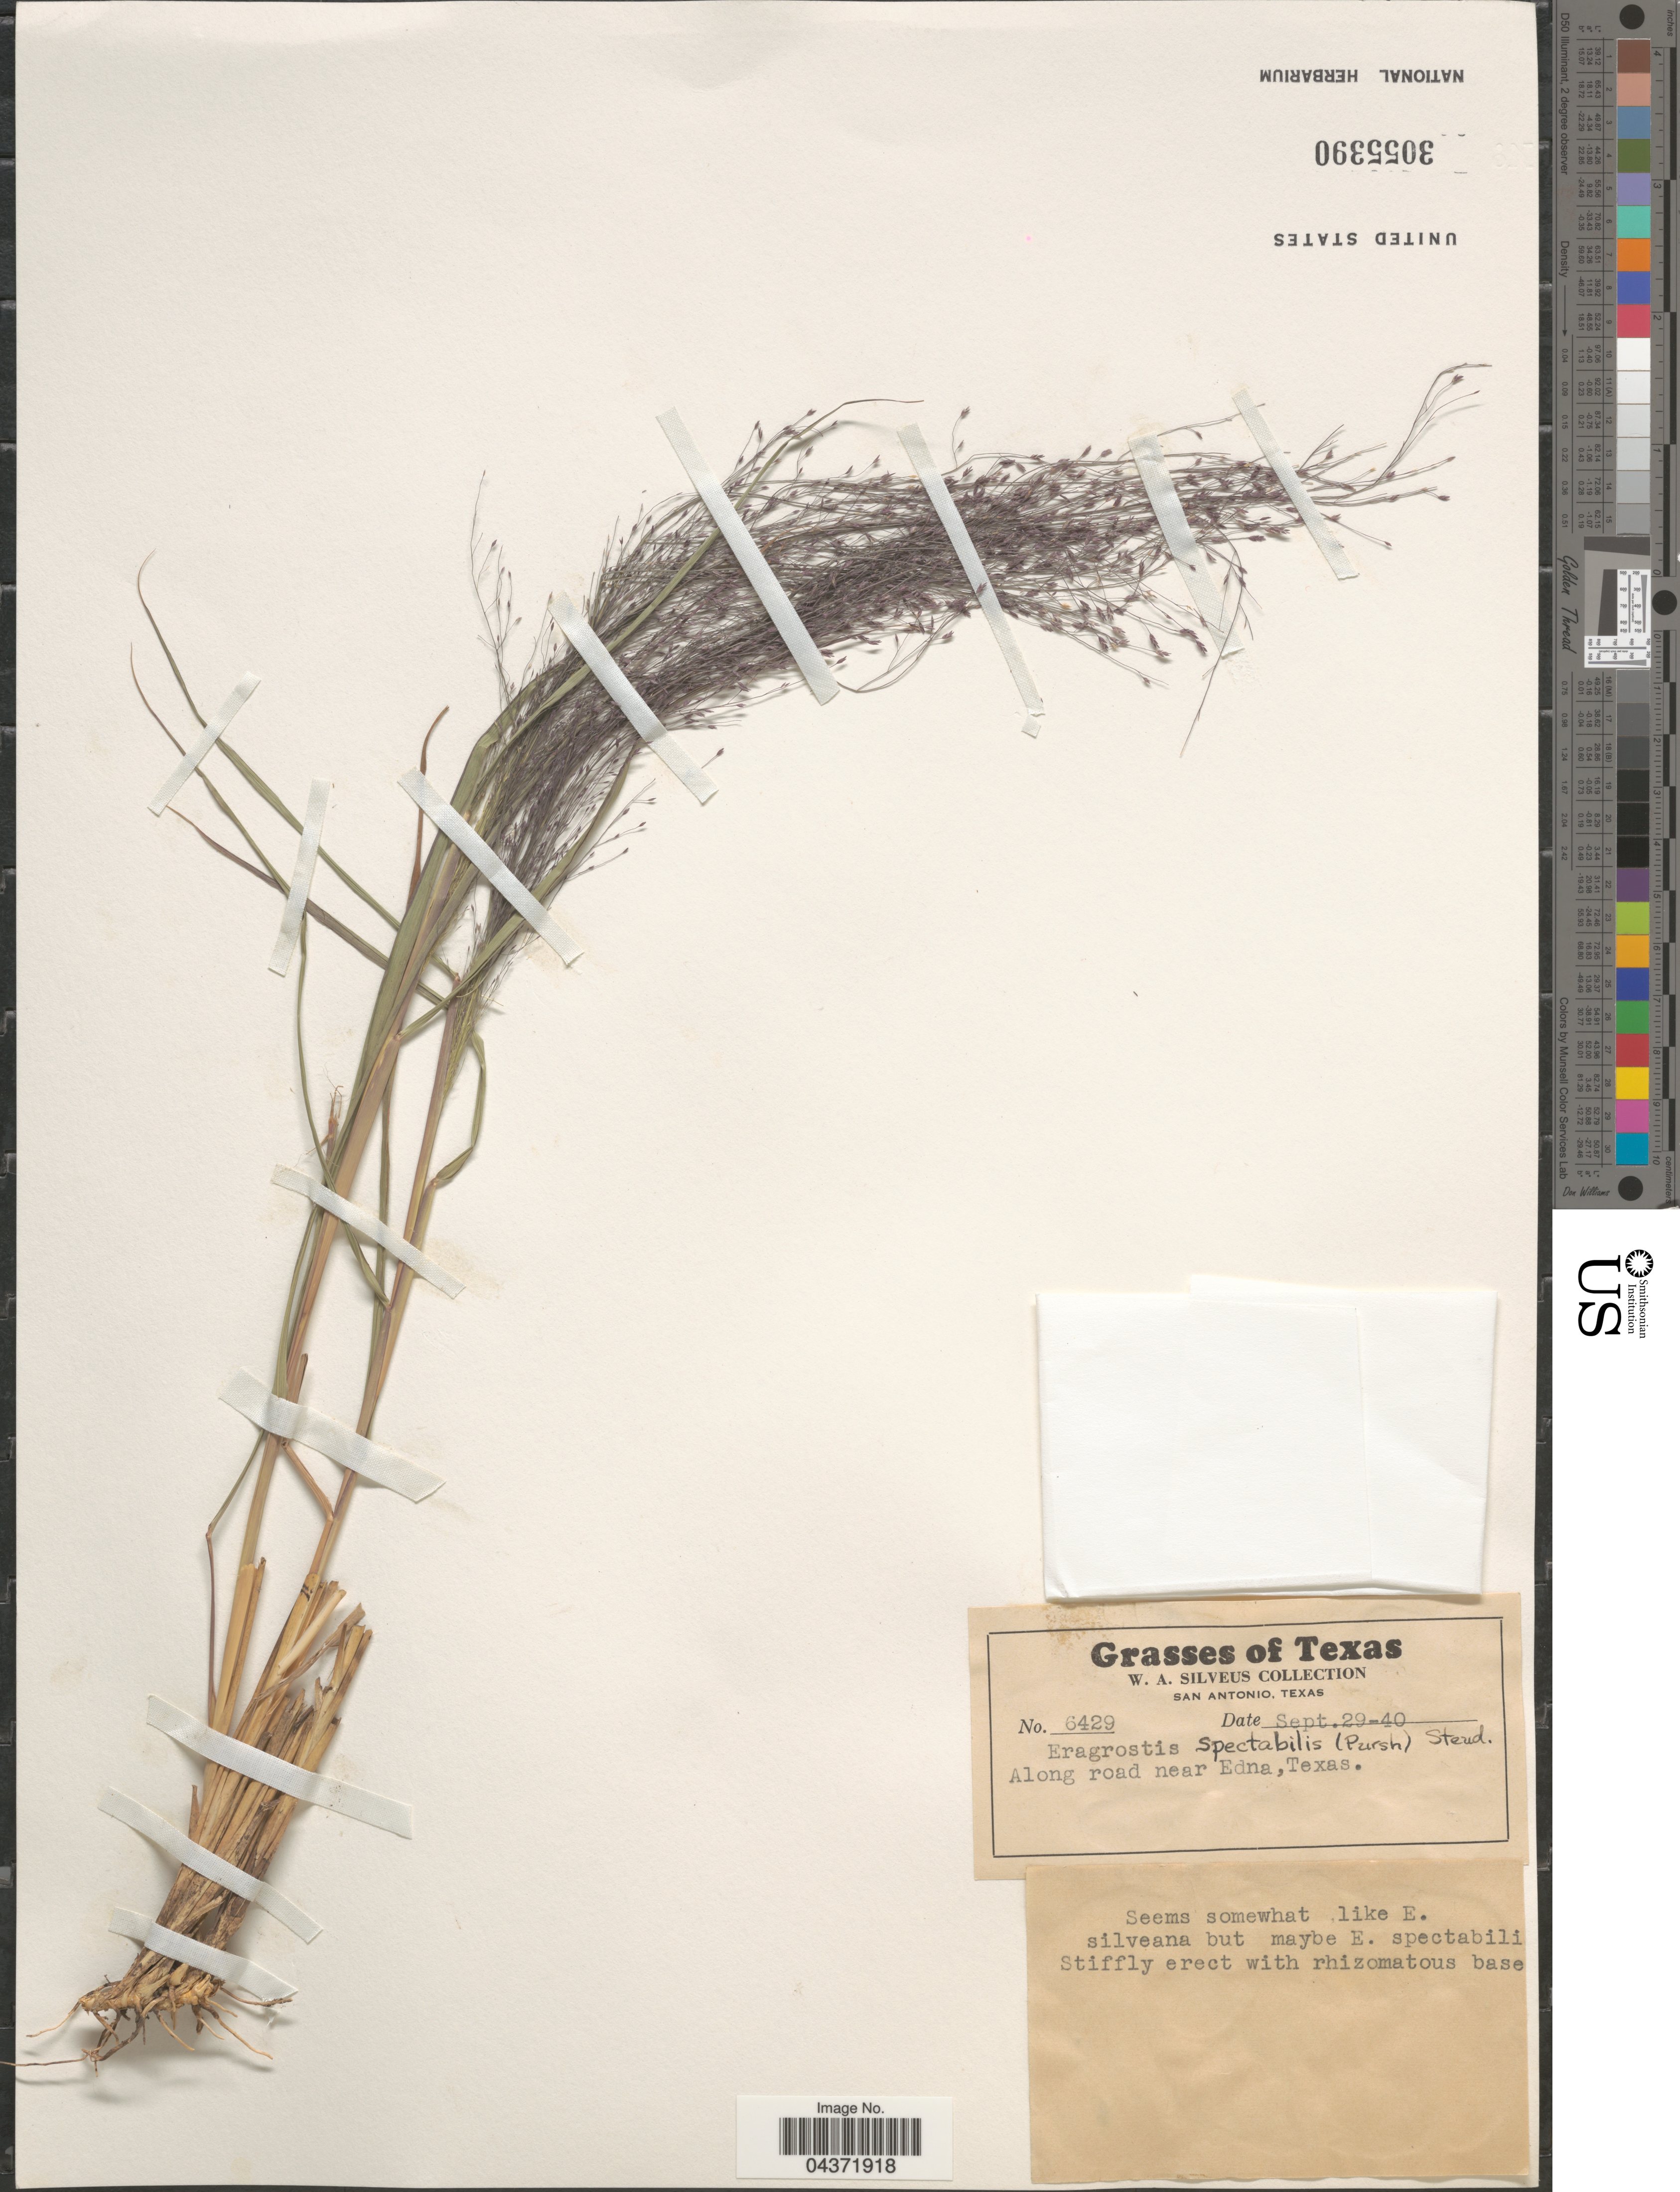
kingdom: Plantae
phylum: Tracheophyta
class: Liliopsida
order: Poales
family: Poaceae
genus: Eragrostis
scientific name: Eragrostis spectabilis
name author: (Pursh) Steud.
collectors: W. Silveus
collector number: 6429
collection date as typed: Transcribed d/m/y: 29/9/40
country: United States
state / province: Texas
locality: Along road near Edna.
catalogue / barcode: US 3055390